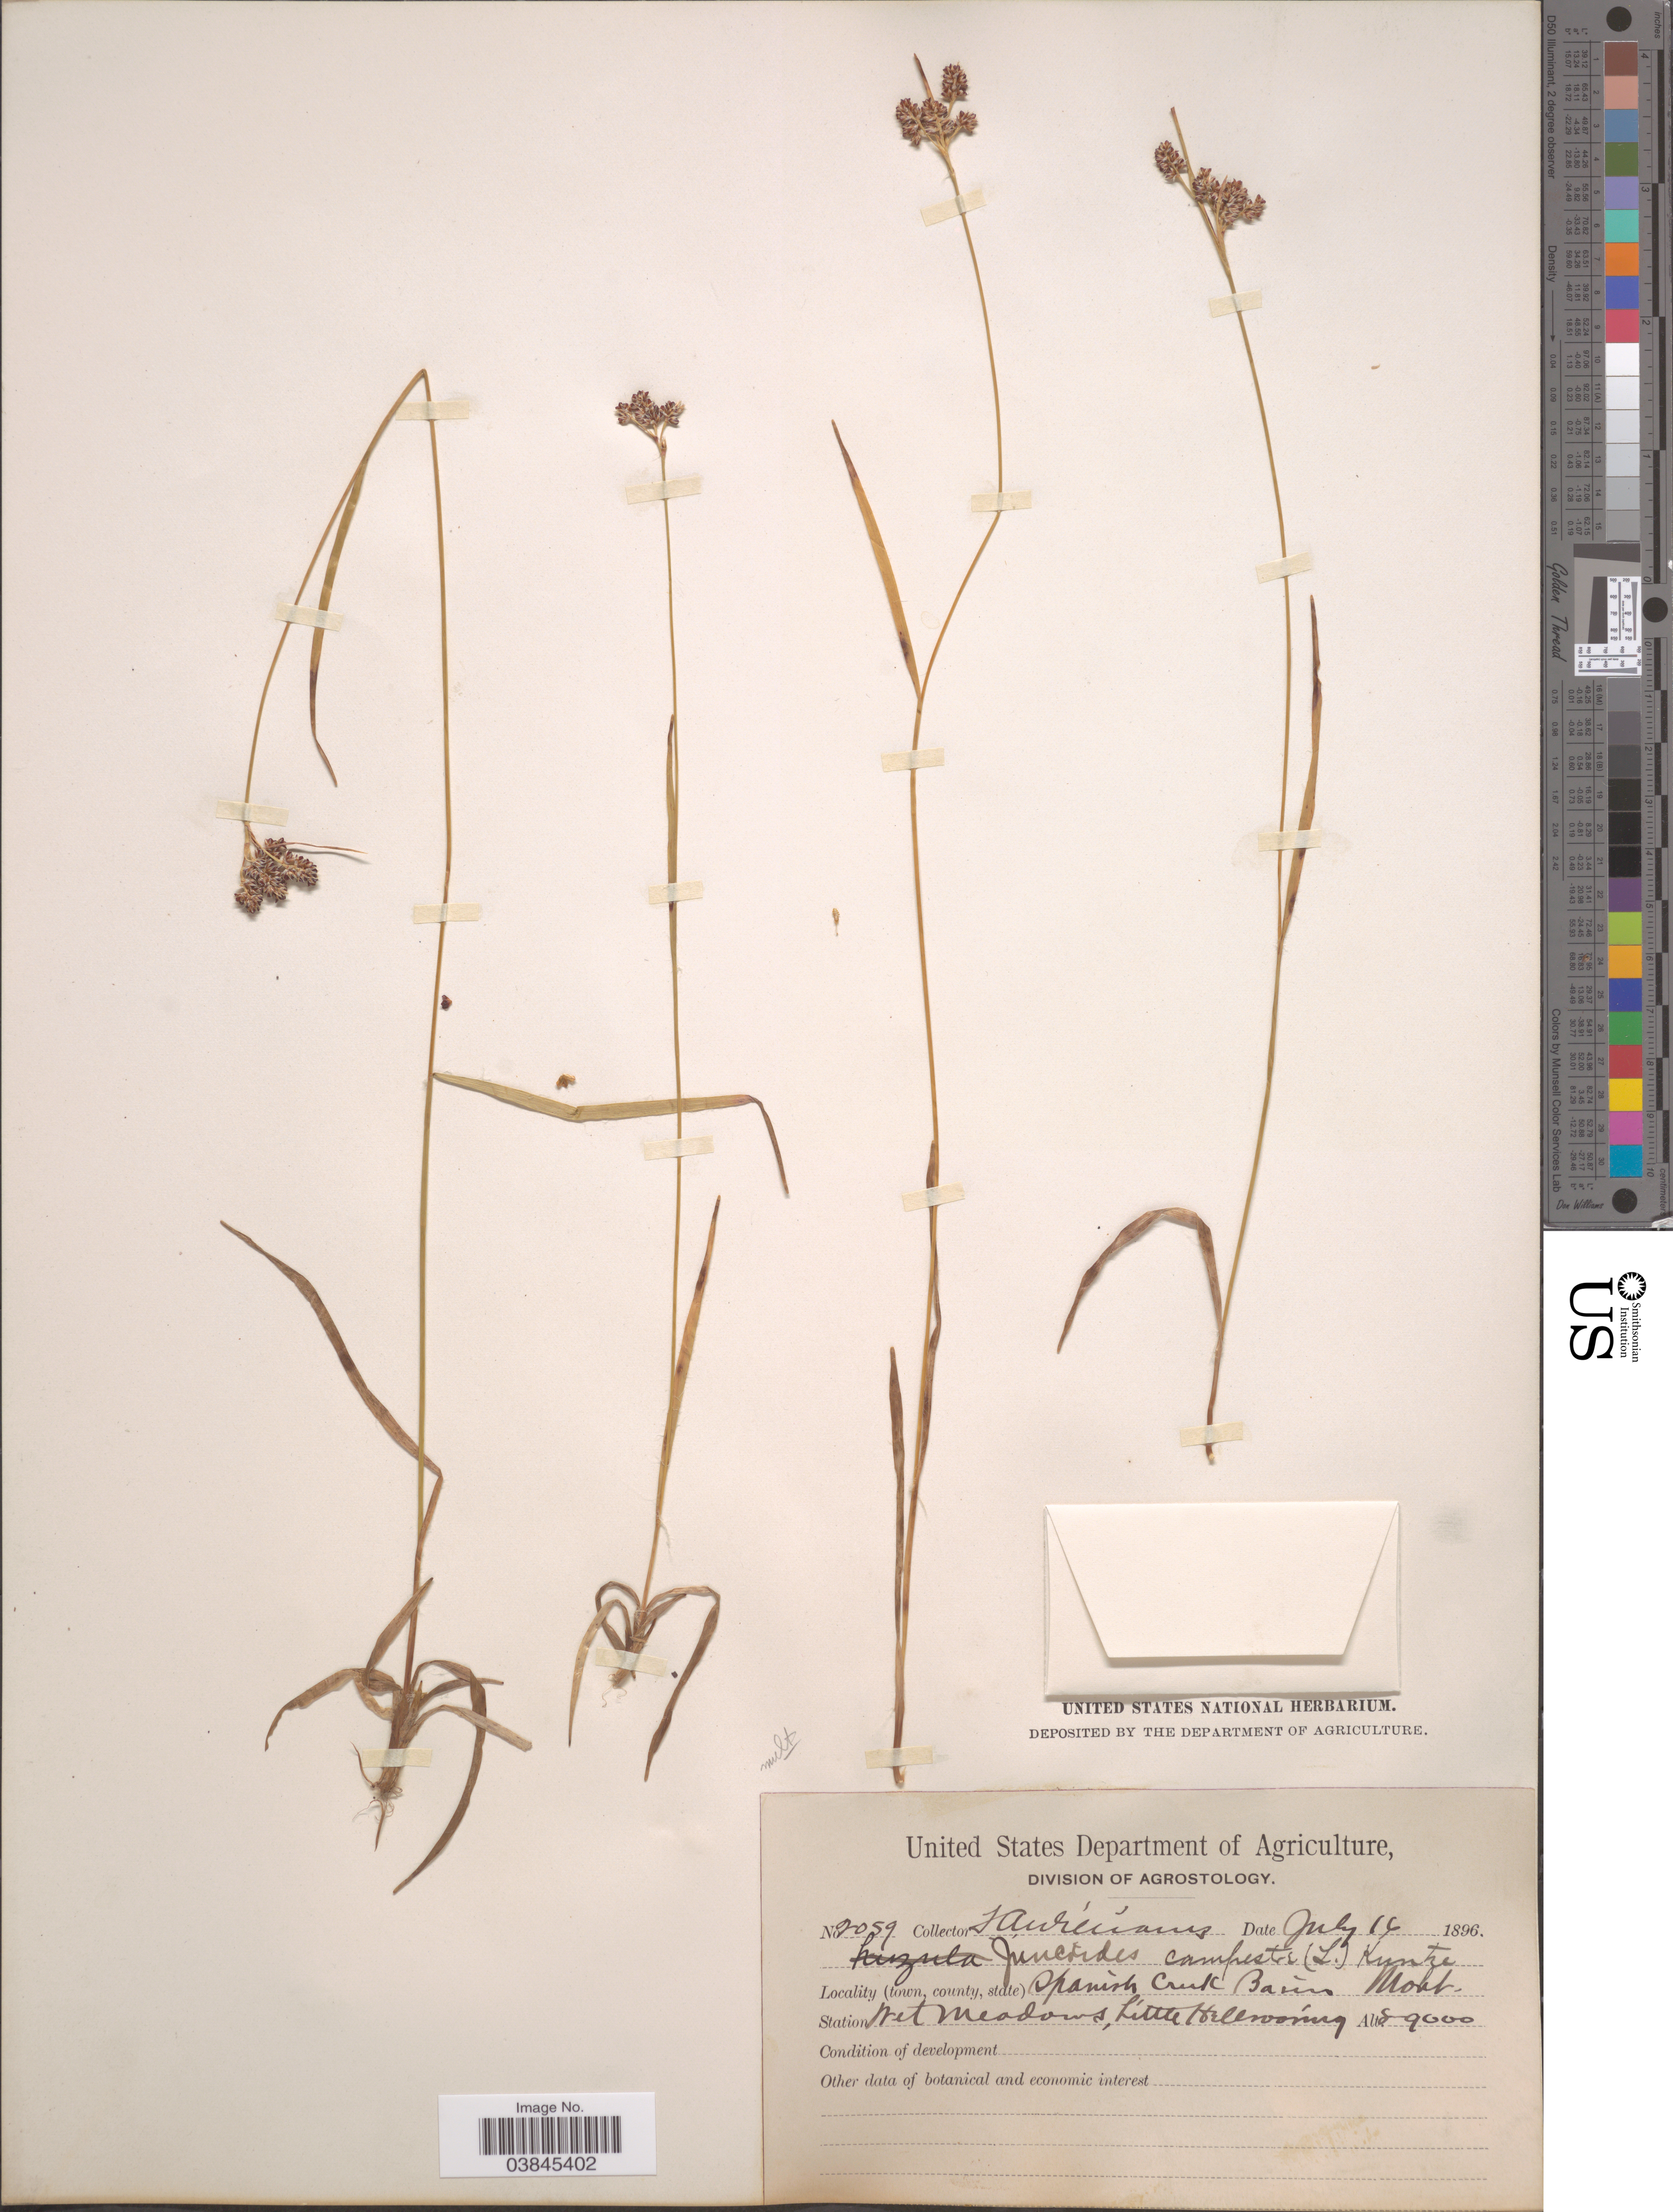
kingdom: Plantae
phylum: Tracheophyta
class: Liliopsida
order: Poales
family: Juncaceae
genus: Luzula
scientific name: Luzula campestris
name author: (L.) DC.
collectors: T. A. Williams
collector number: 2059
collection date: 1896-07-16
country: United States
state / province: Montana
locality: Spanish Creek Basin. Little Hell Roaring.